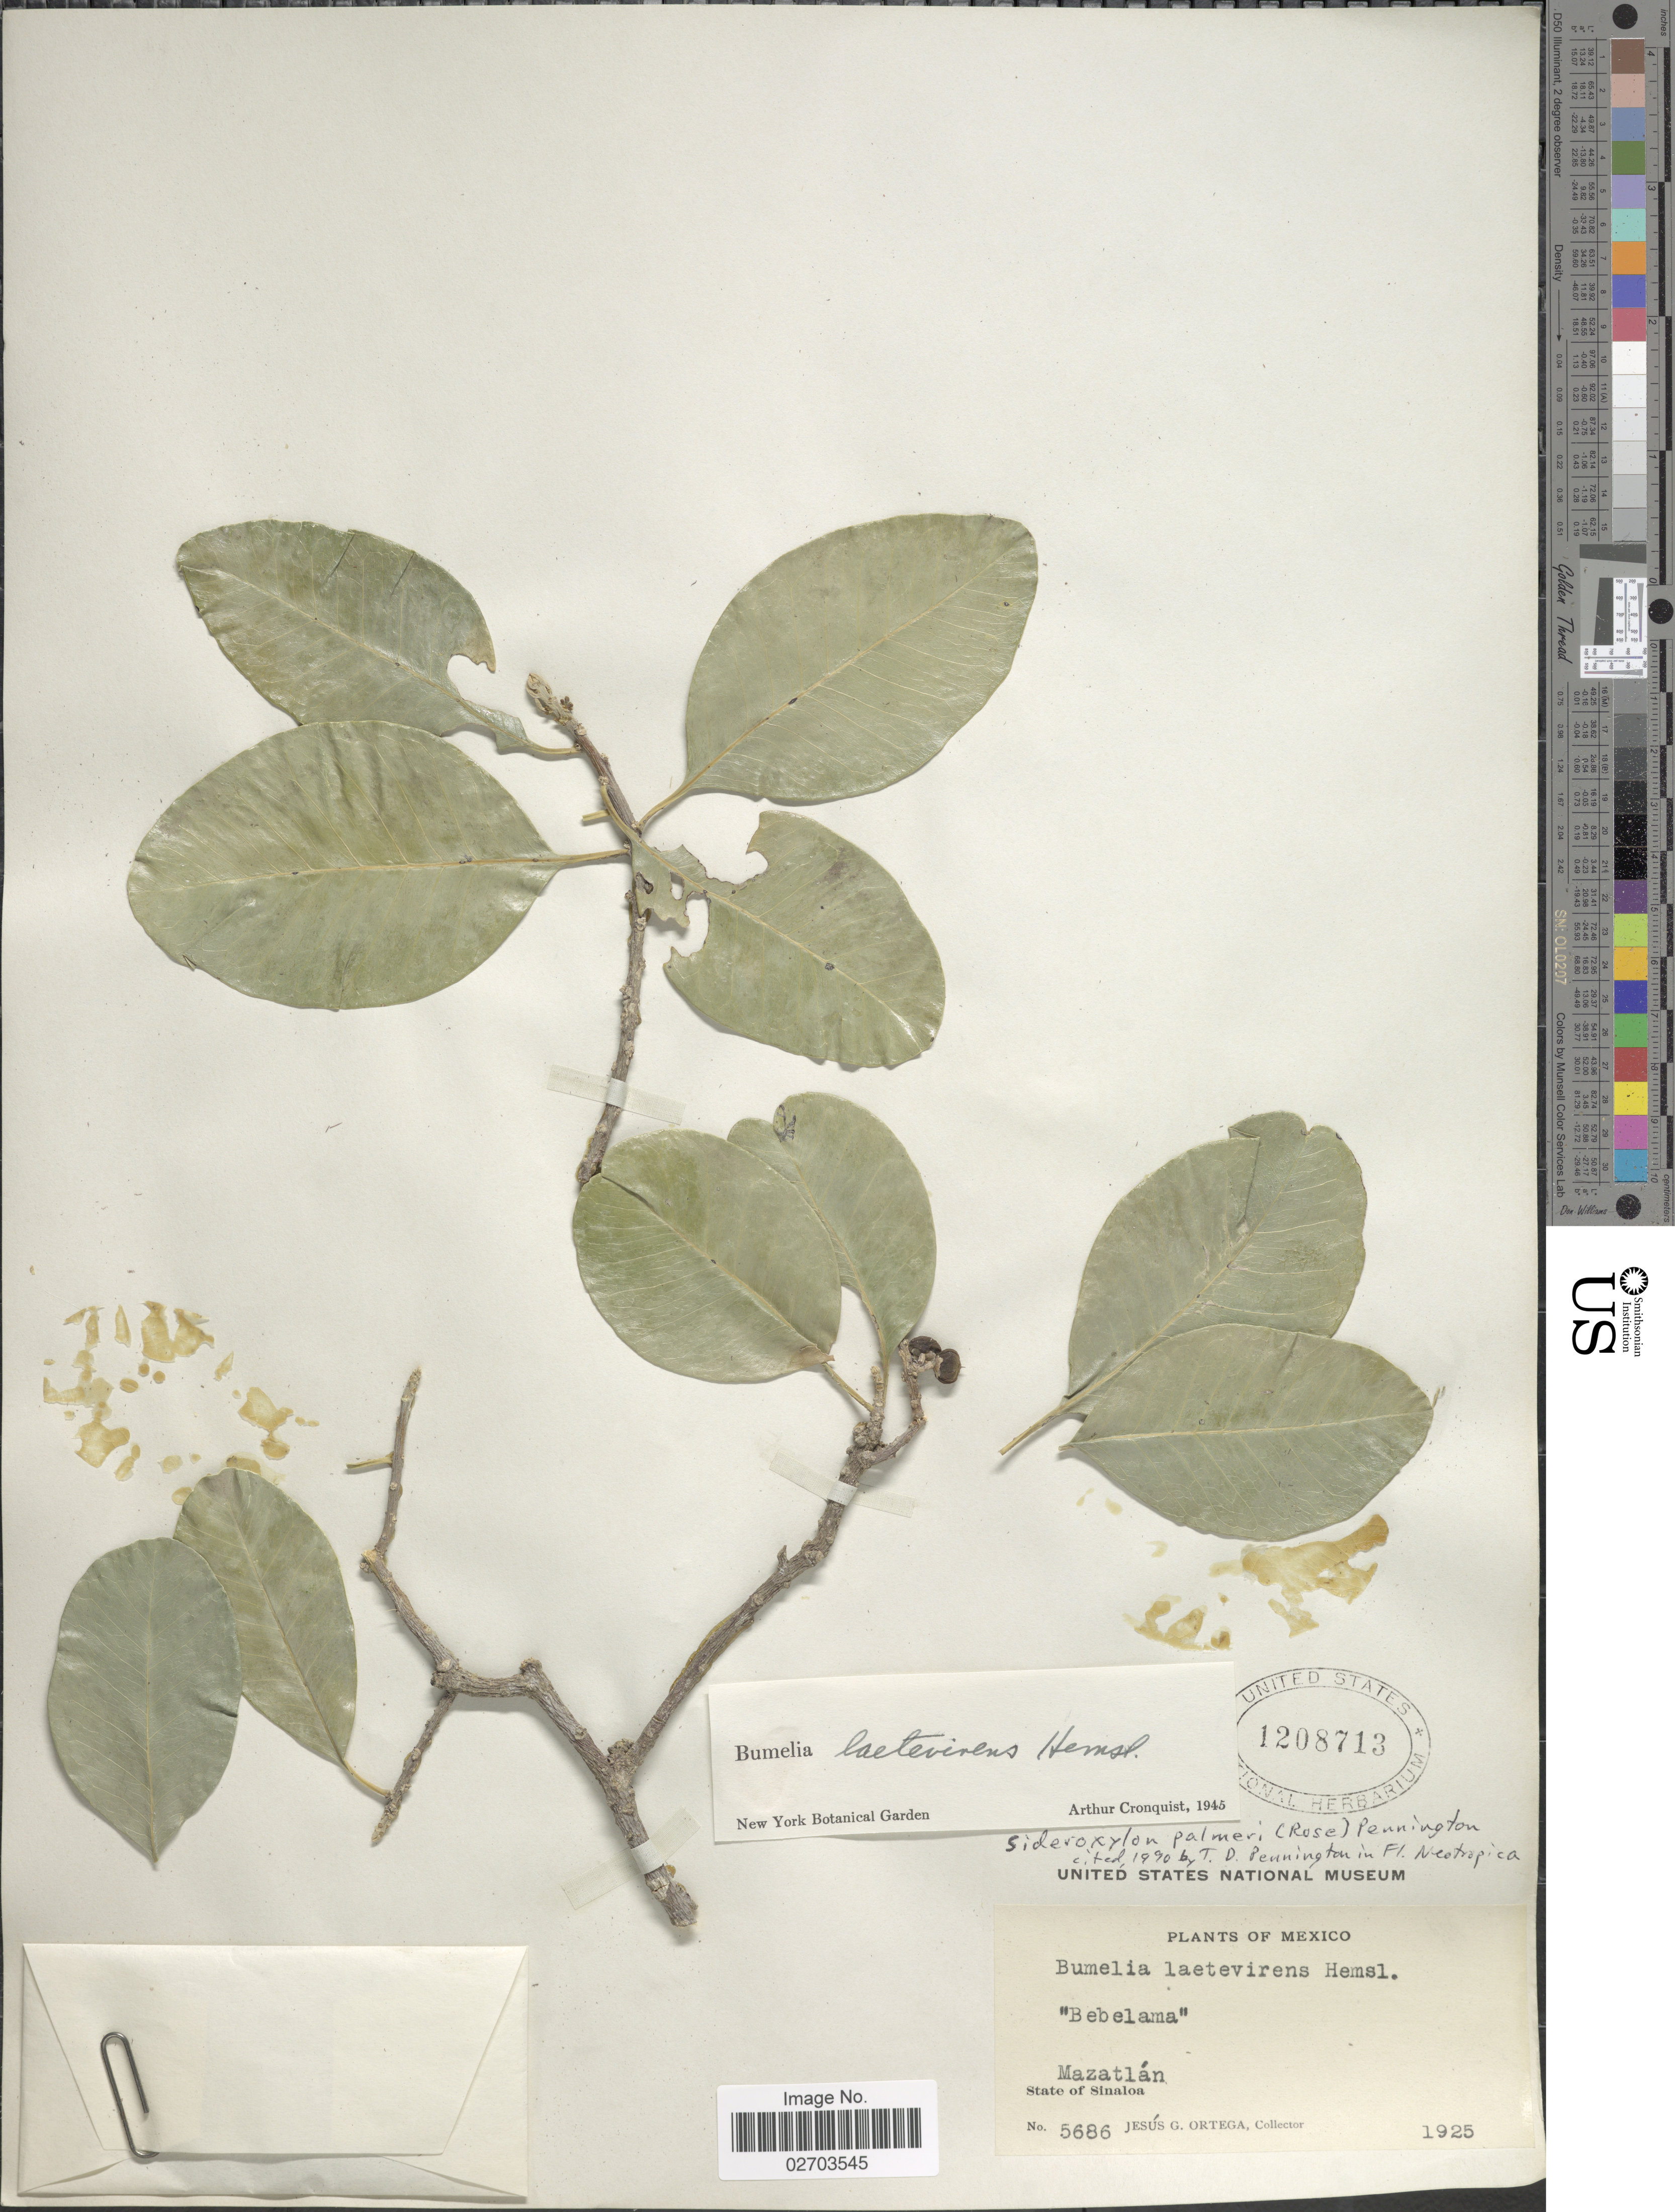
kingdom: Plantae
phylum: Tracheophyta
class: Magnoliopsida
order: Ericales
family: Sapotaceae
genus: Sideroxylon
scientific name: Sideroxylon palmeri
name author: (Rose) T.D. Penn.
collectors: J. Ortega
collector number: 5686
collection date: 1925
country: Mexico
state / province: Sinaloa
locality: Mazatlan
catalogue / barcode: US 1208713